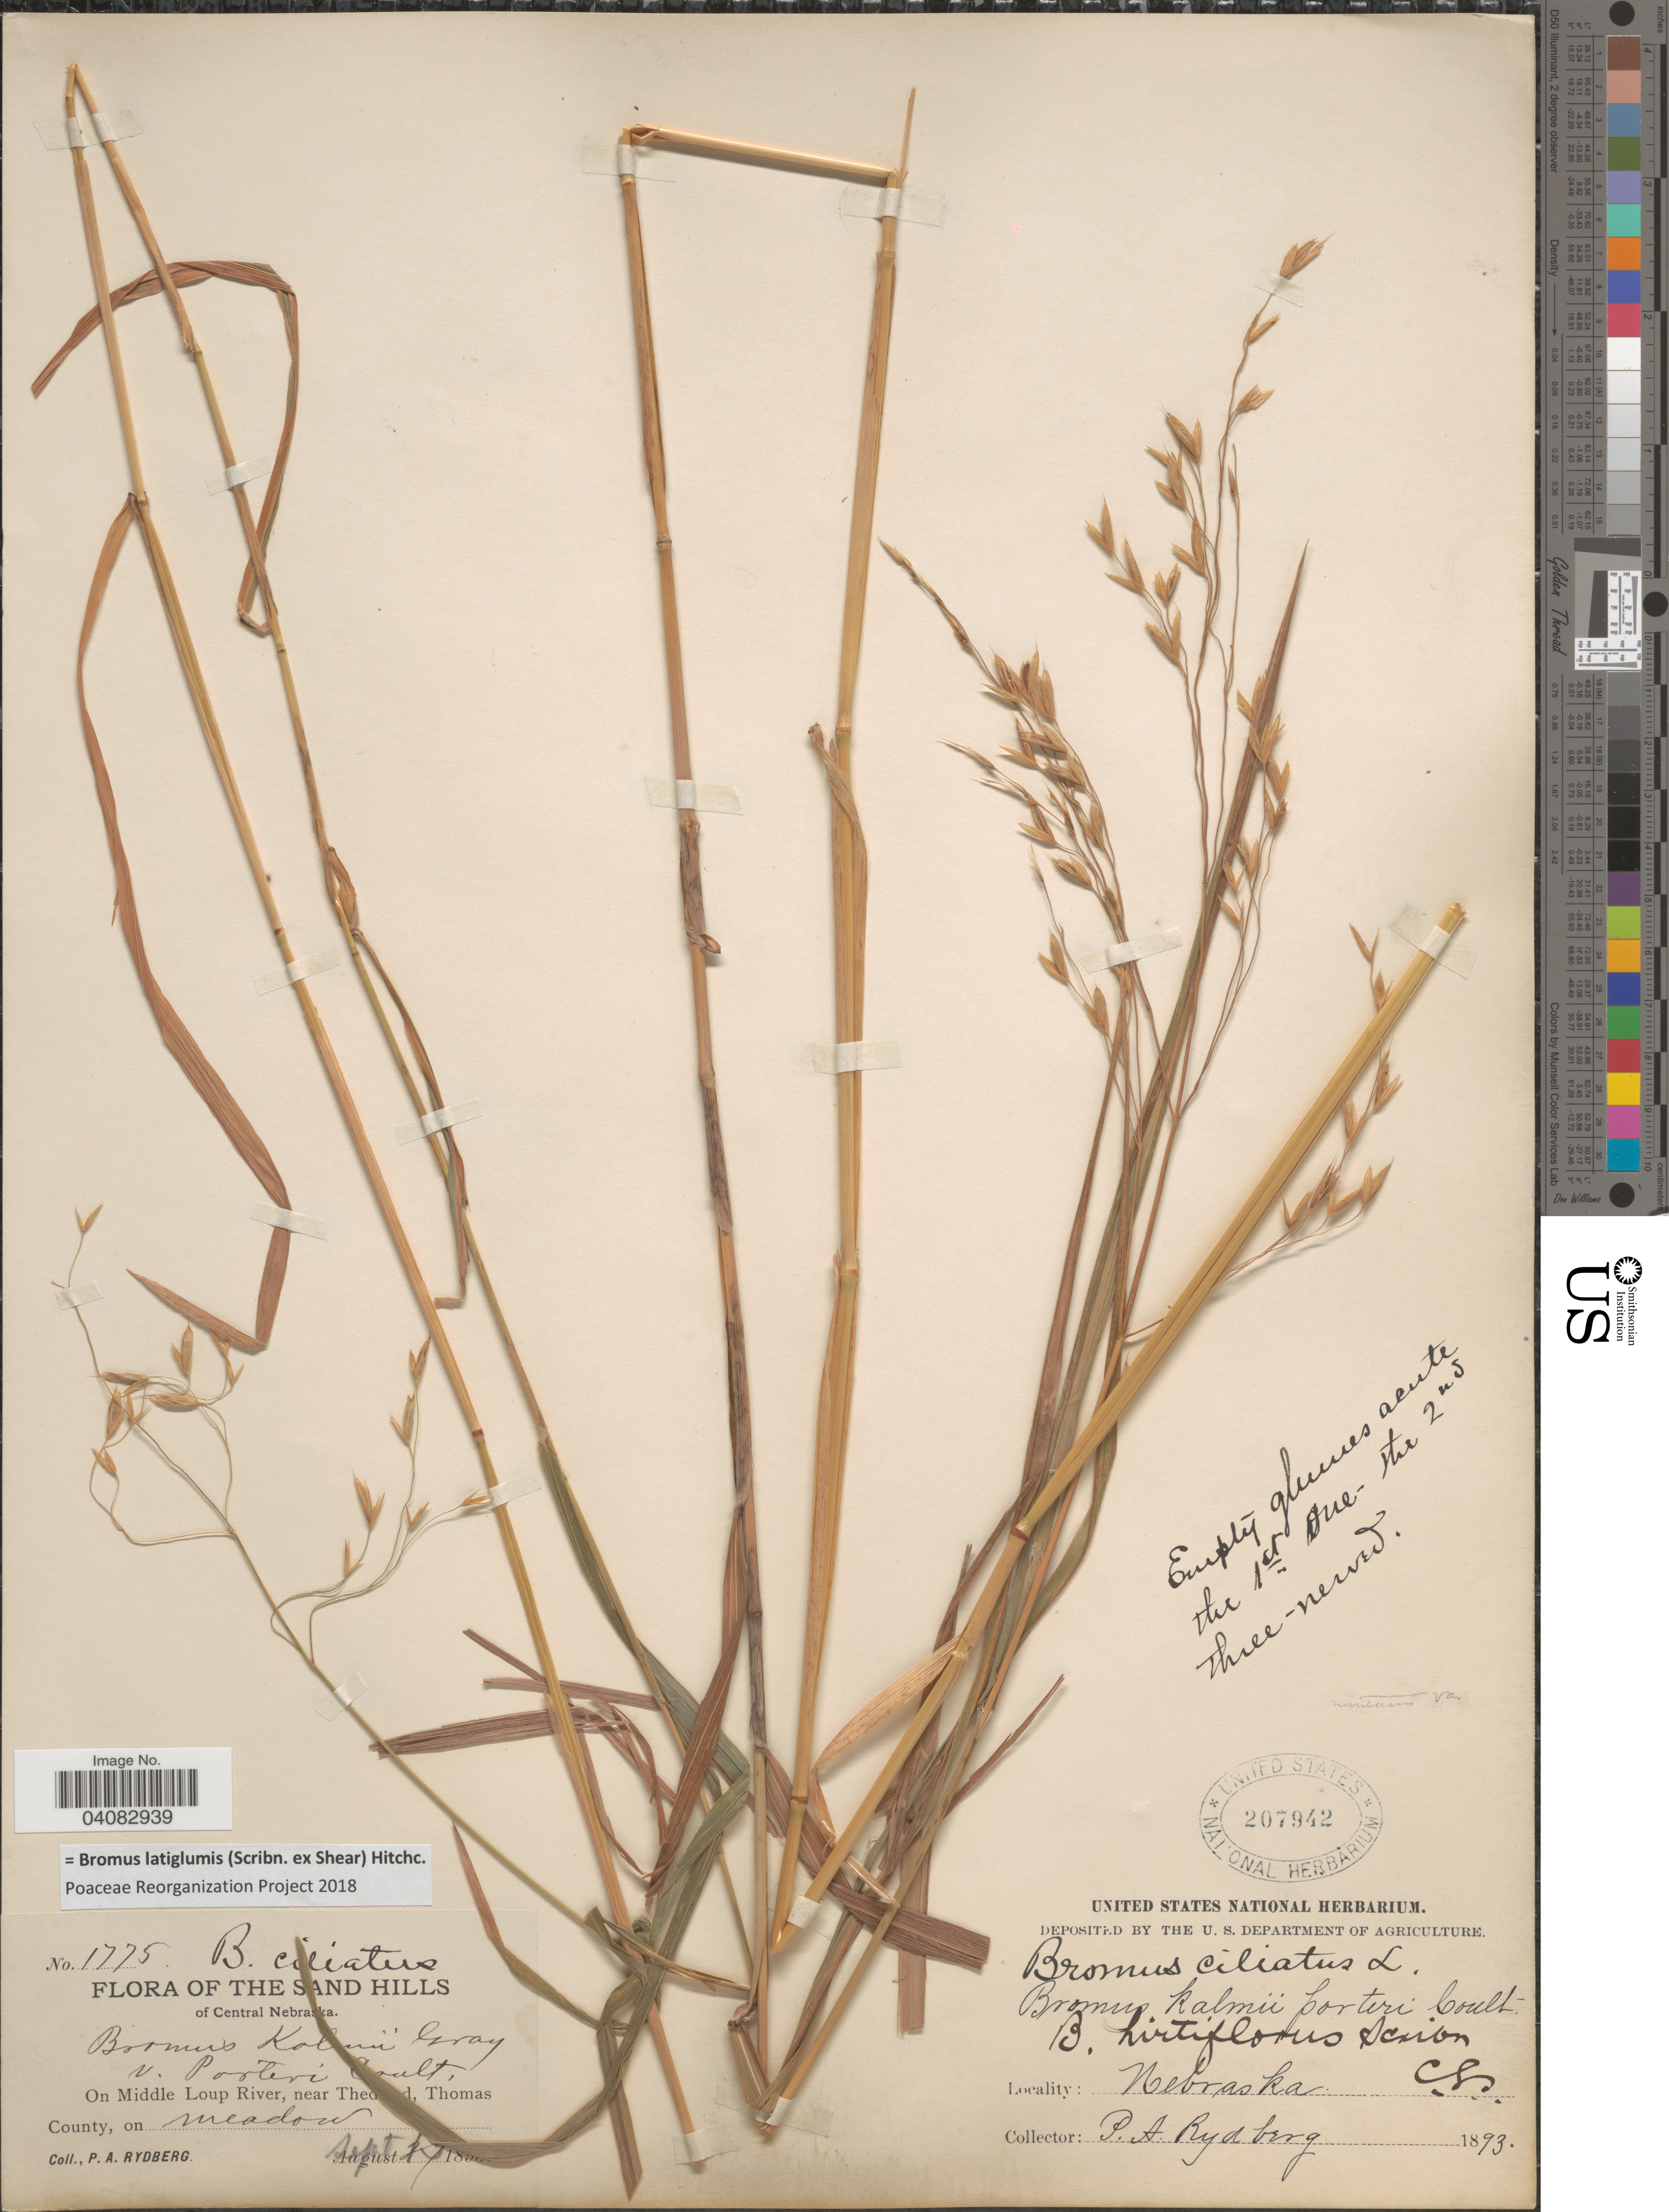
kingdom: Plantae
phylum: Tracheophyta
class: Liliopsida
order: Poales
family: Poaceae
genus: Bromus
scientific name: Bromus latiglumis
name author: (Scribn. ex Shear) Hitchc.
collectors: P. A. Rydberg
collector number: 1775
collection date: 1893-09-02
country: United States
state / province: Nebraska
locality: Sand Hills of Central Nebraska. On middle Loup River, near Thedford Thomas County.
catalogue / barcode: US 207942